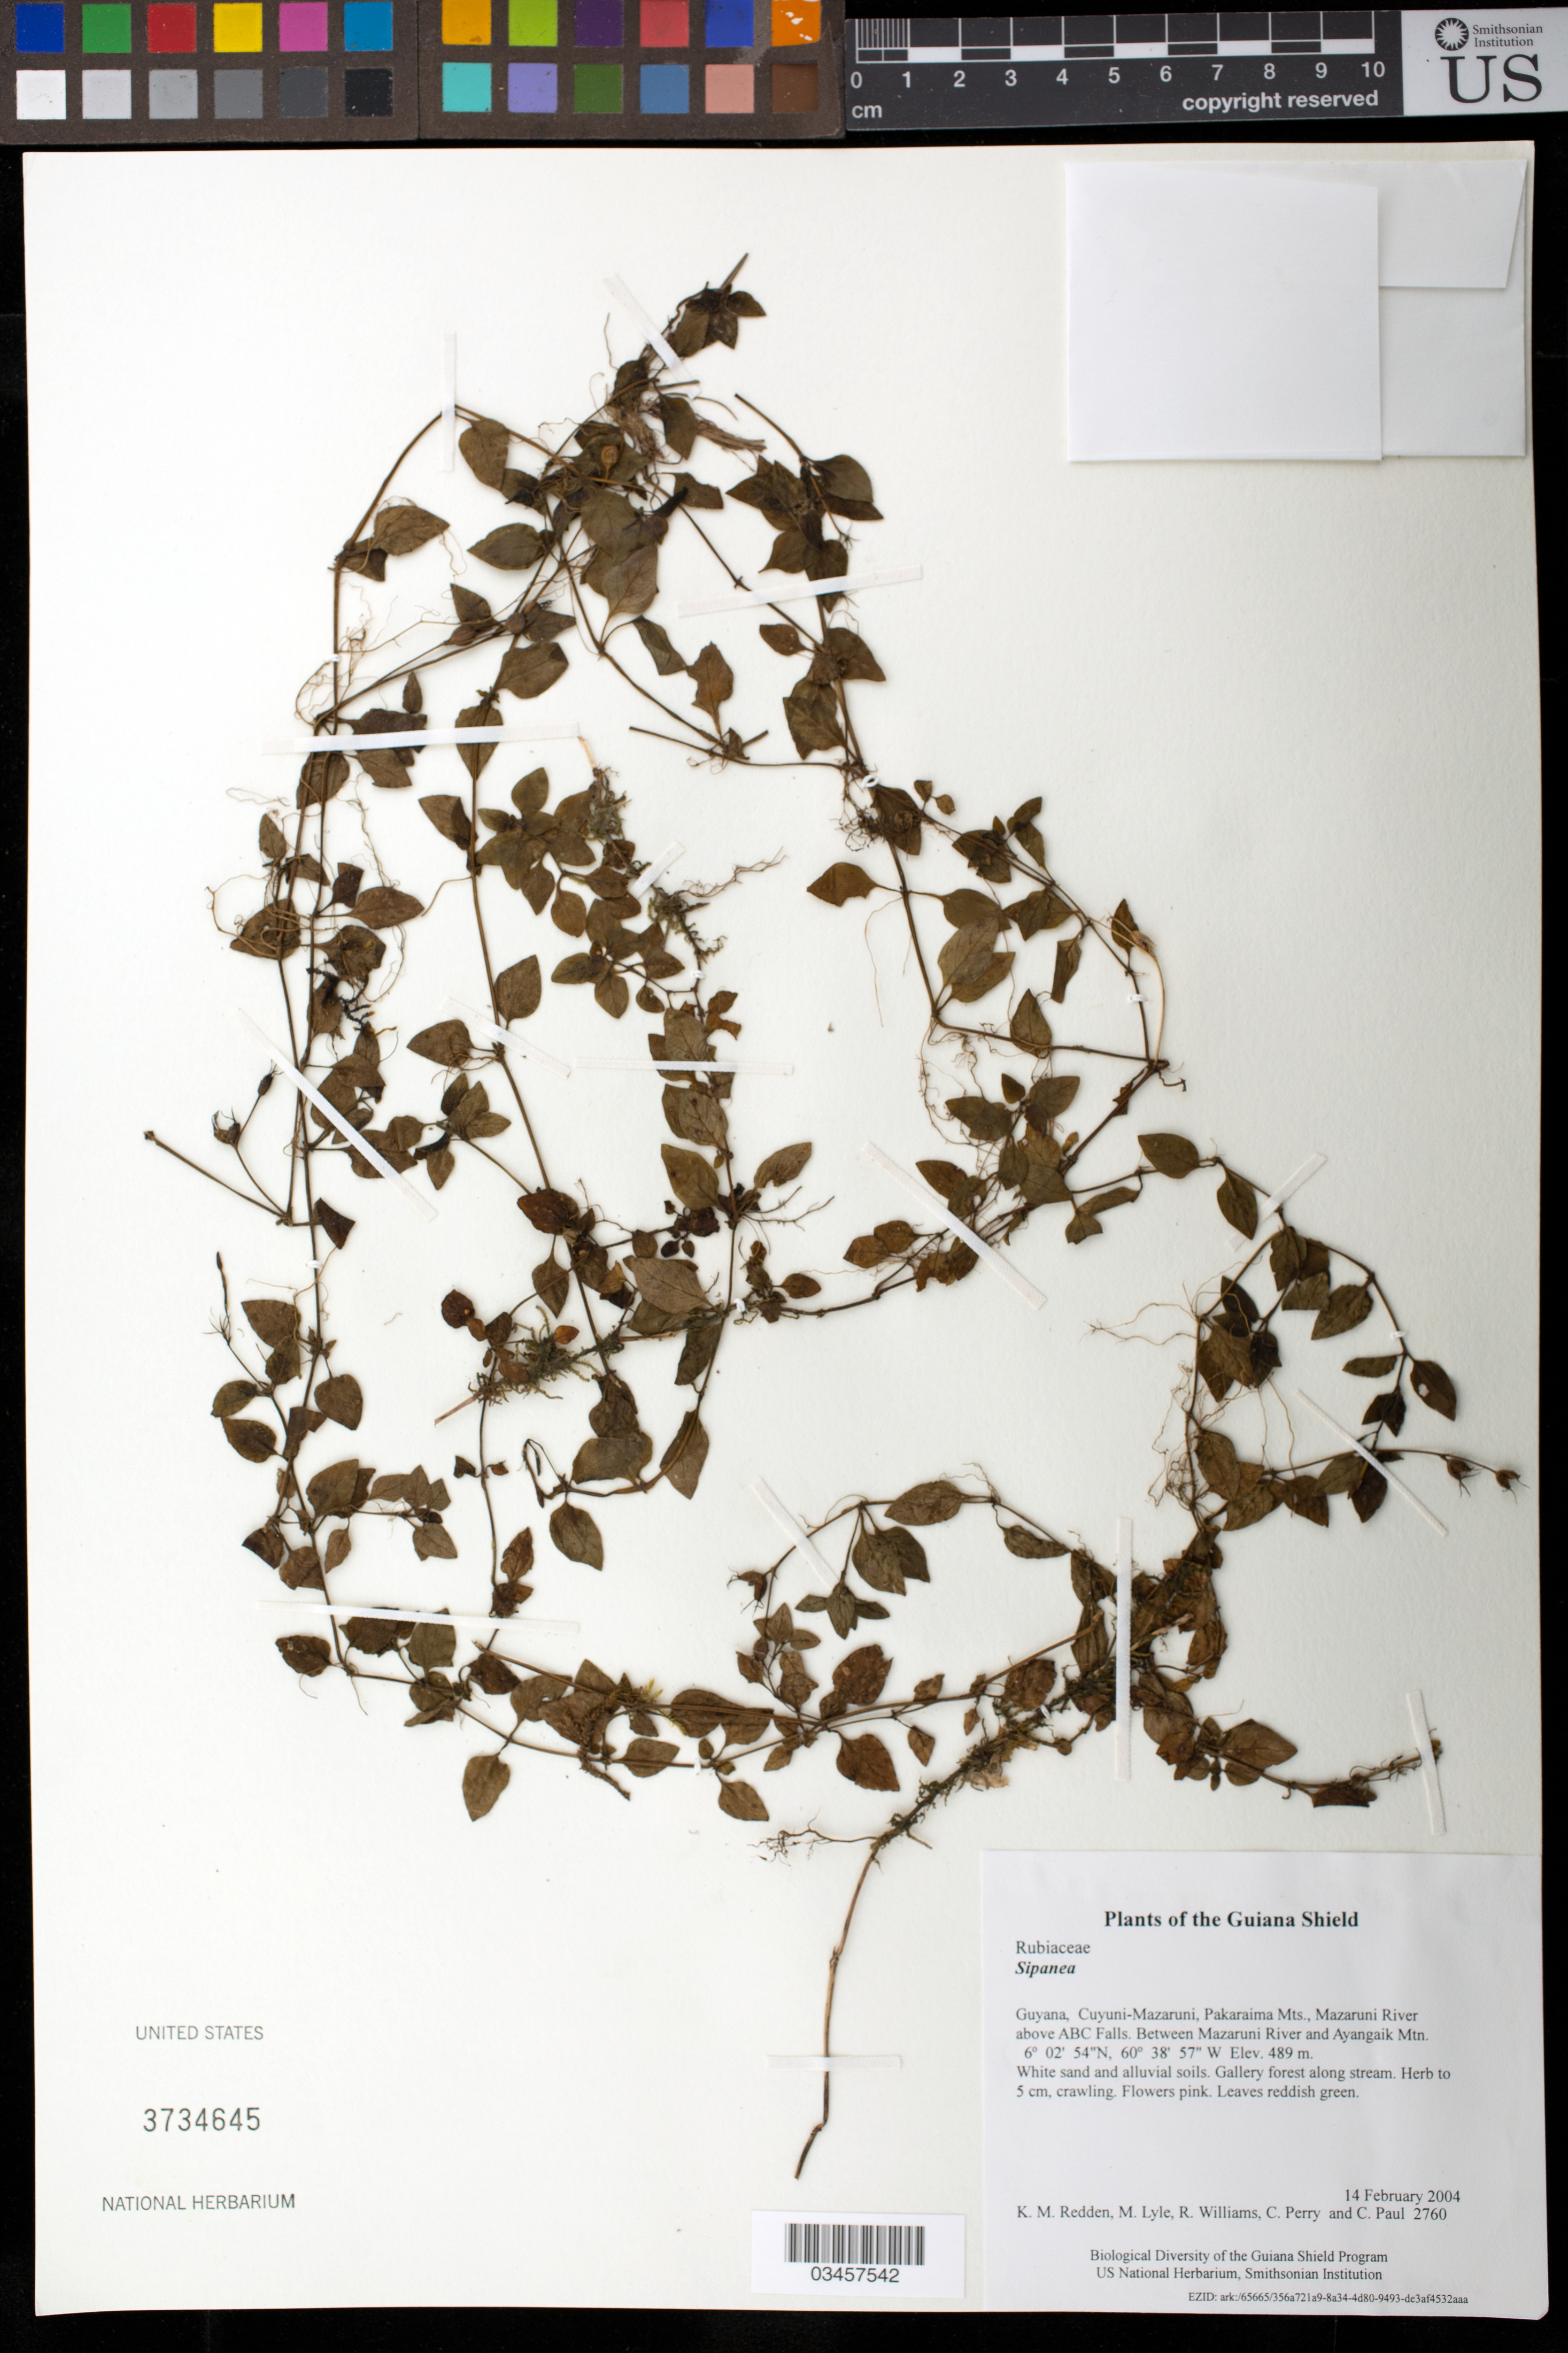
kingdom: Plantae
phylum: Tracheophyta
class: Magnoliopsida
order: Gentianales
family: Rubiaceae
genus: Sipanea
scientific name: Sipanea sp.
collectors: K. M. Redden, M. Lyle, R. Williams, C. Perry & C. Paul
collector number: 2760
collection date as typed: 14 February 2004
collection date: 2004-02-14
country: Guyana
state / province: Cuyuni-Mazaruni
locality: Pakaraima Mts., Mazaruni River above ABC Falls. Between Mazaruni River and Ayangaik Mtn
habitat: White sand and alluvial soils. Gallery forest along stream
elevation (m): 489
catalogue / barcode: US 3734645